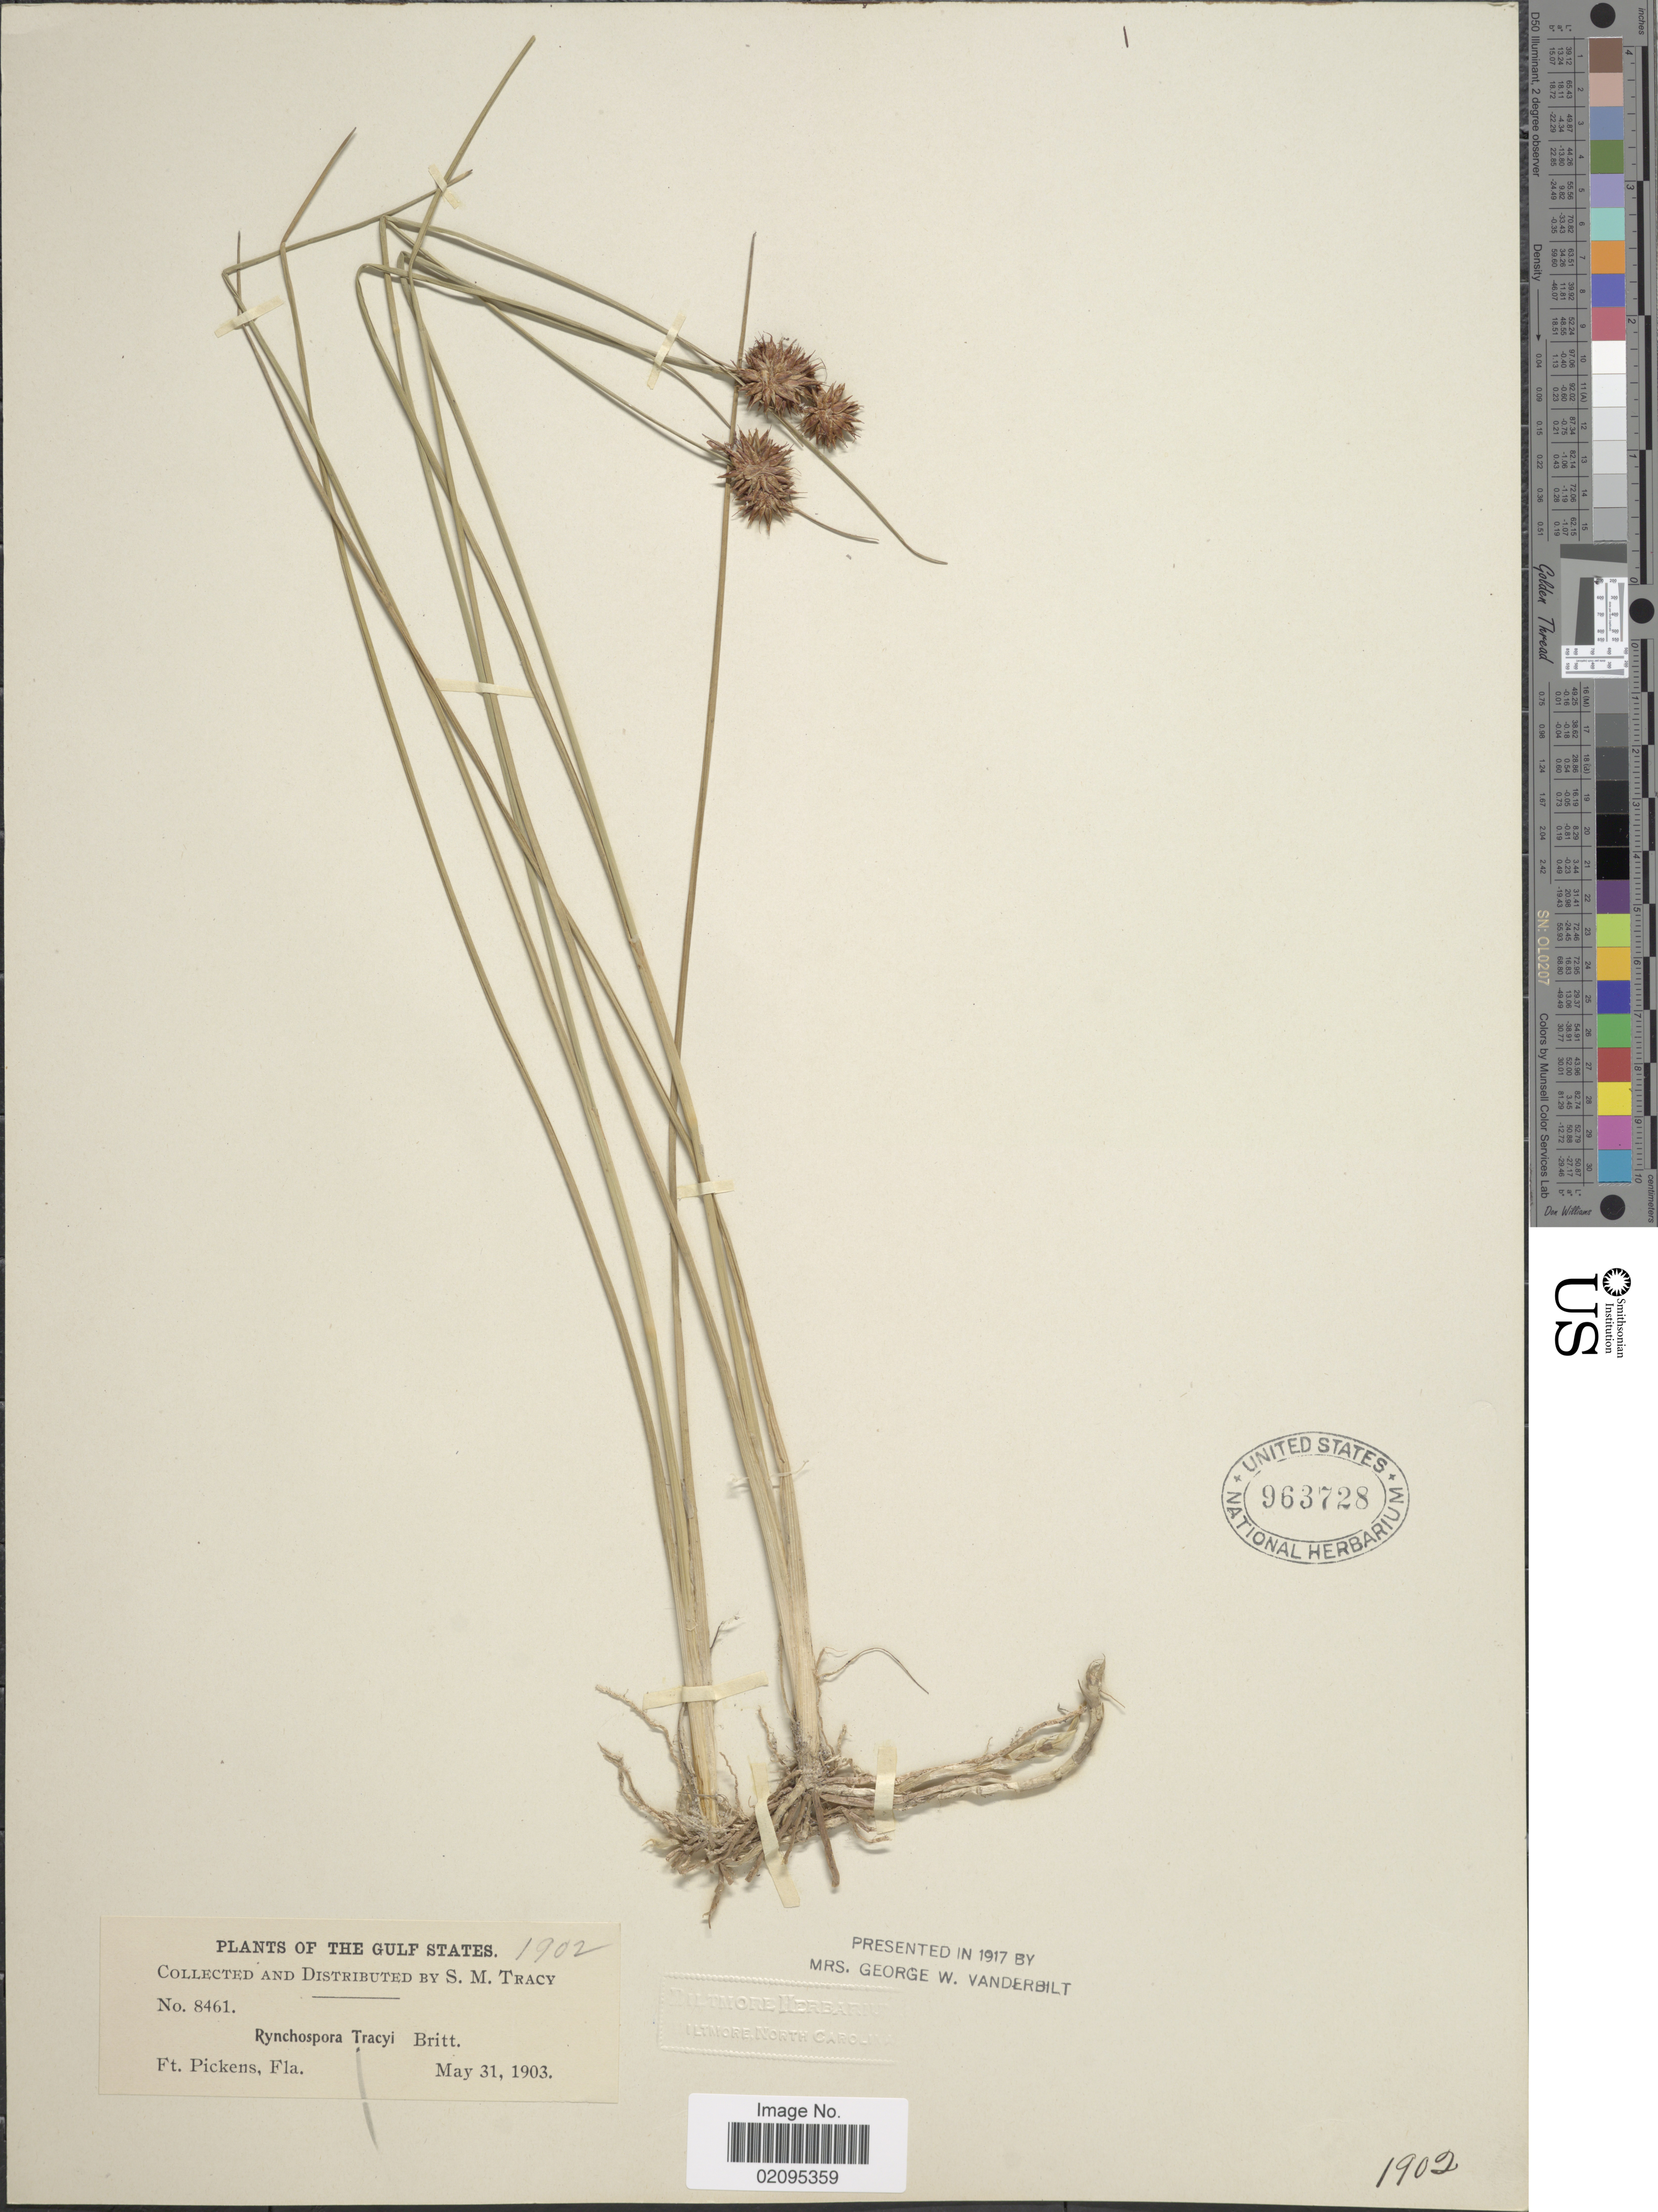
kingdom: Plantae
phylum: Tracheophyta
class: Liliopsida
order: Poales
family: Cyperaceae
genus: Rhynchospora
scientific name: Rhynchospora tracyi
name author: Britton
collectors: S. M. Tracy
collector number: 8461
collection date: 1903-05-31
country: United States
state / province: Florida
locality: The Gulf States, Ft. Pickens.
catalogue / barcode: US 963728